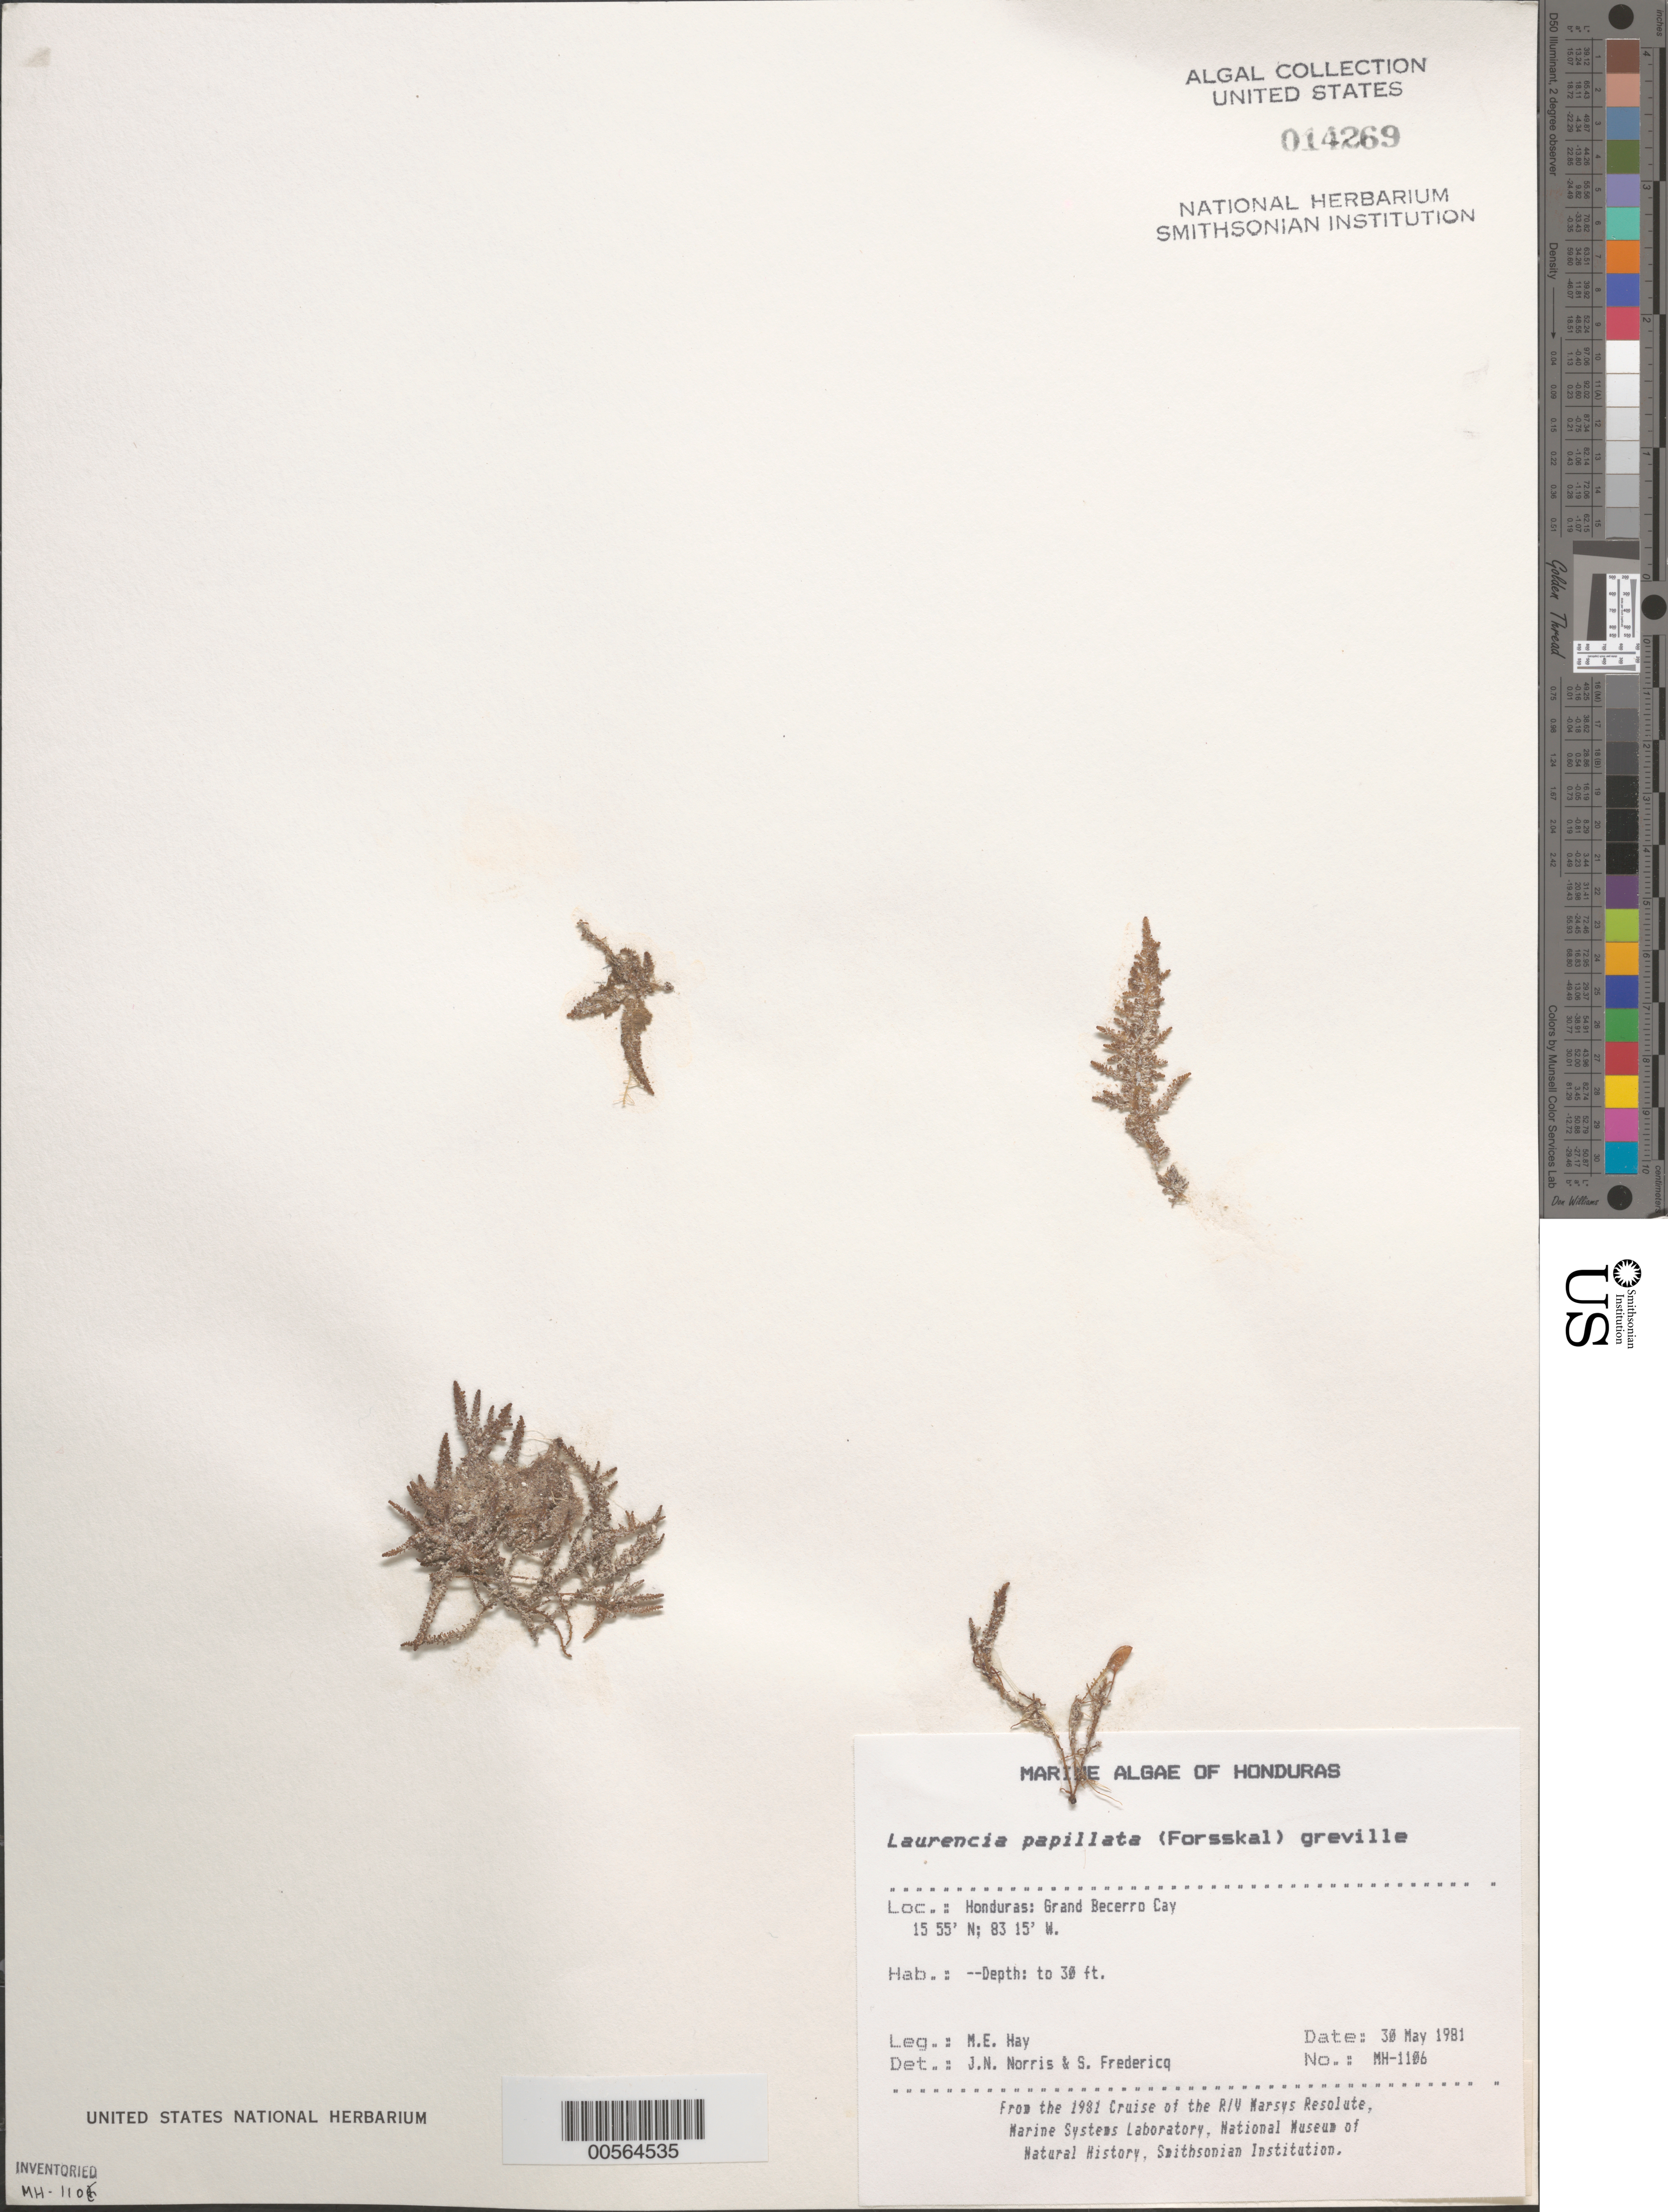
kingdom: Plantae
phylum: Rhodophyta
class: Florideophyceae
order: Ceramiales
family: Rhodomelaceae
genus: Laurencia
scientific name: Laurencia papillata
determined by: Norris, J. N.; Fredericq, S.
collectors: M. E. Hay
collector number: MEH-1106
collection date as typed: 30 May 1981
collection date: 1981-05-30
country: Honduras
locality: Grand becerro cay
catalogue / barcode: US 14269